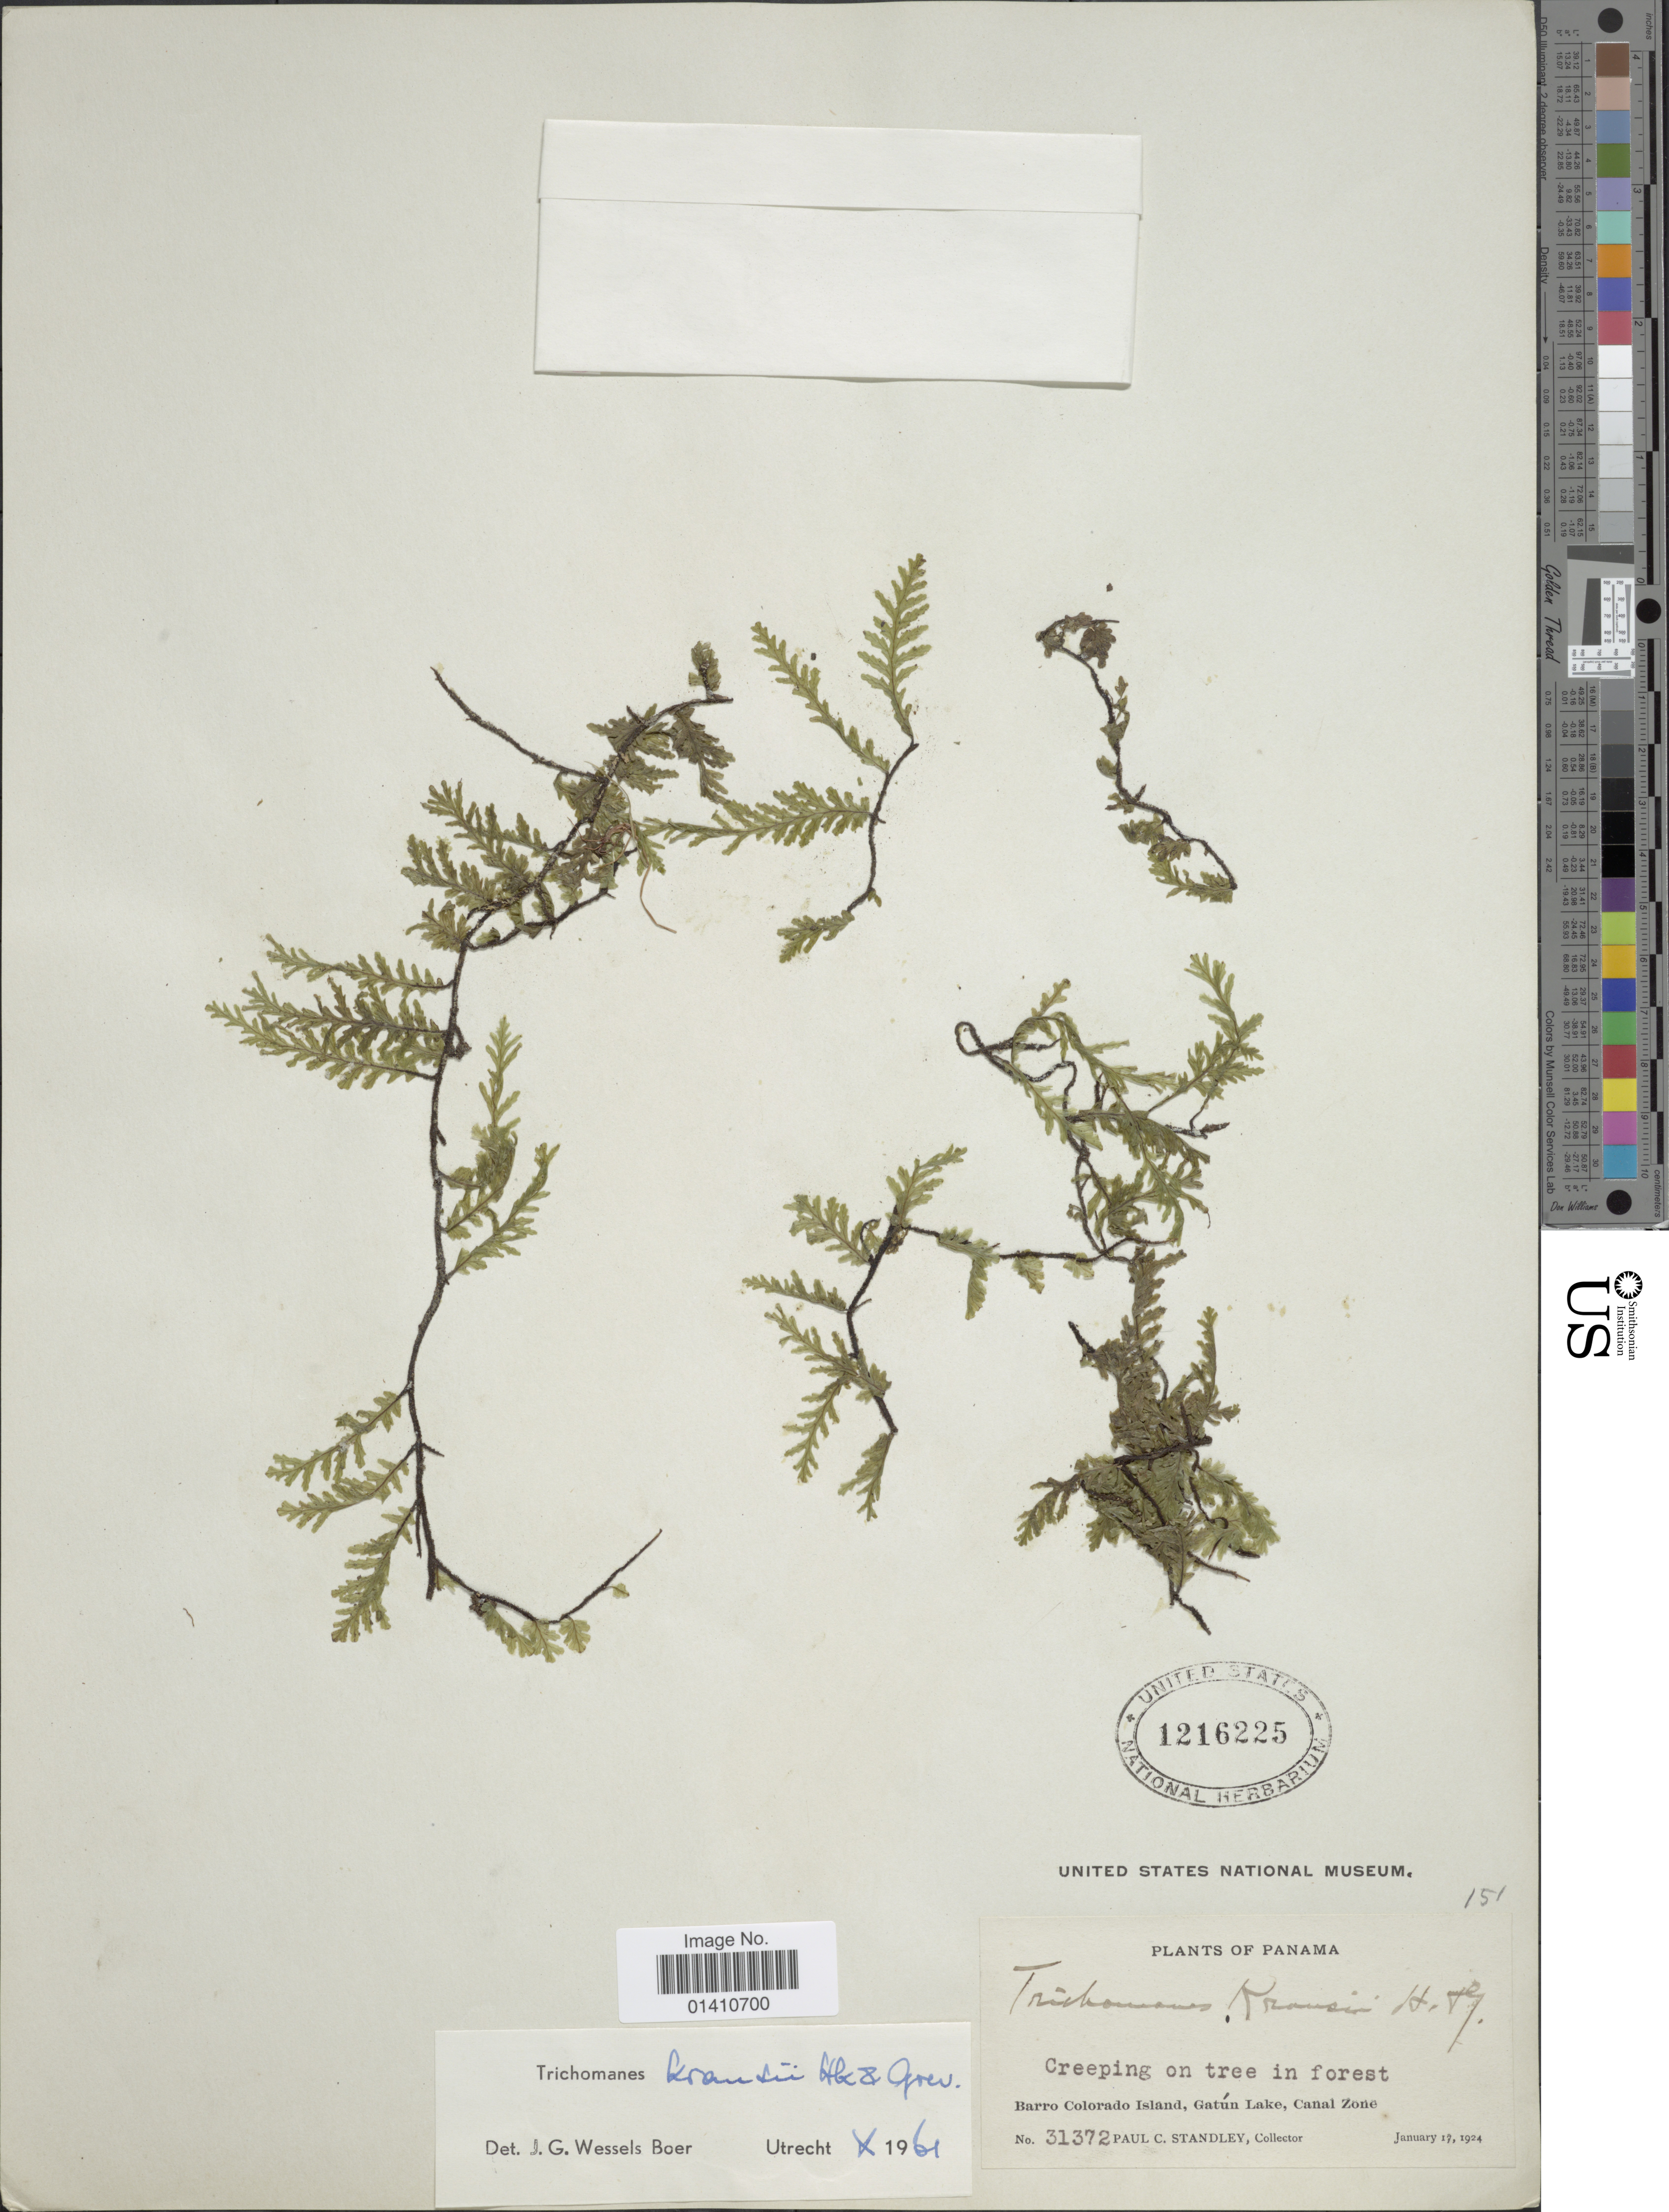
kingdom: Plantae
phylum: Tracheophyta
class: Polypodiopsida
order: Hymenophyllales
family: Hymenophyllaceae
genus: Didymoglossum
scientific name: Didymoglossum kraussii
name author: (Hook. & Grev.) C. Presl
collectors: P. C. Standley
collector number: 31372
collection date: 1924-01-17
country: Panama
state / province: Panamá Oeste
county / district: Canal Zone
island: Barro Colorado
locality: Barro Colorado Island, Gatun Lake, canal Zone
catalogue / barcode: US 1216225